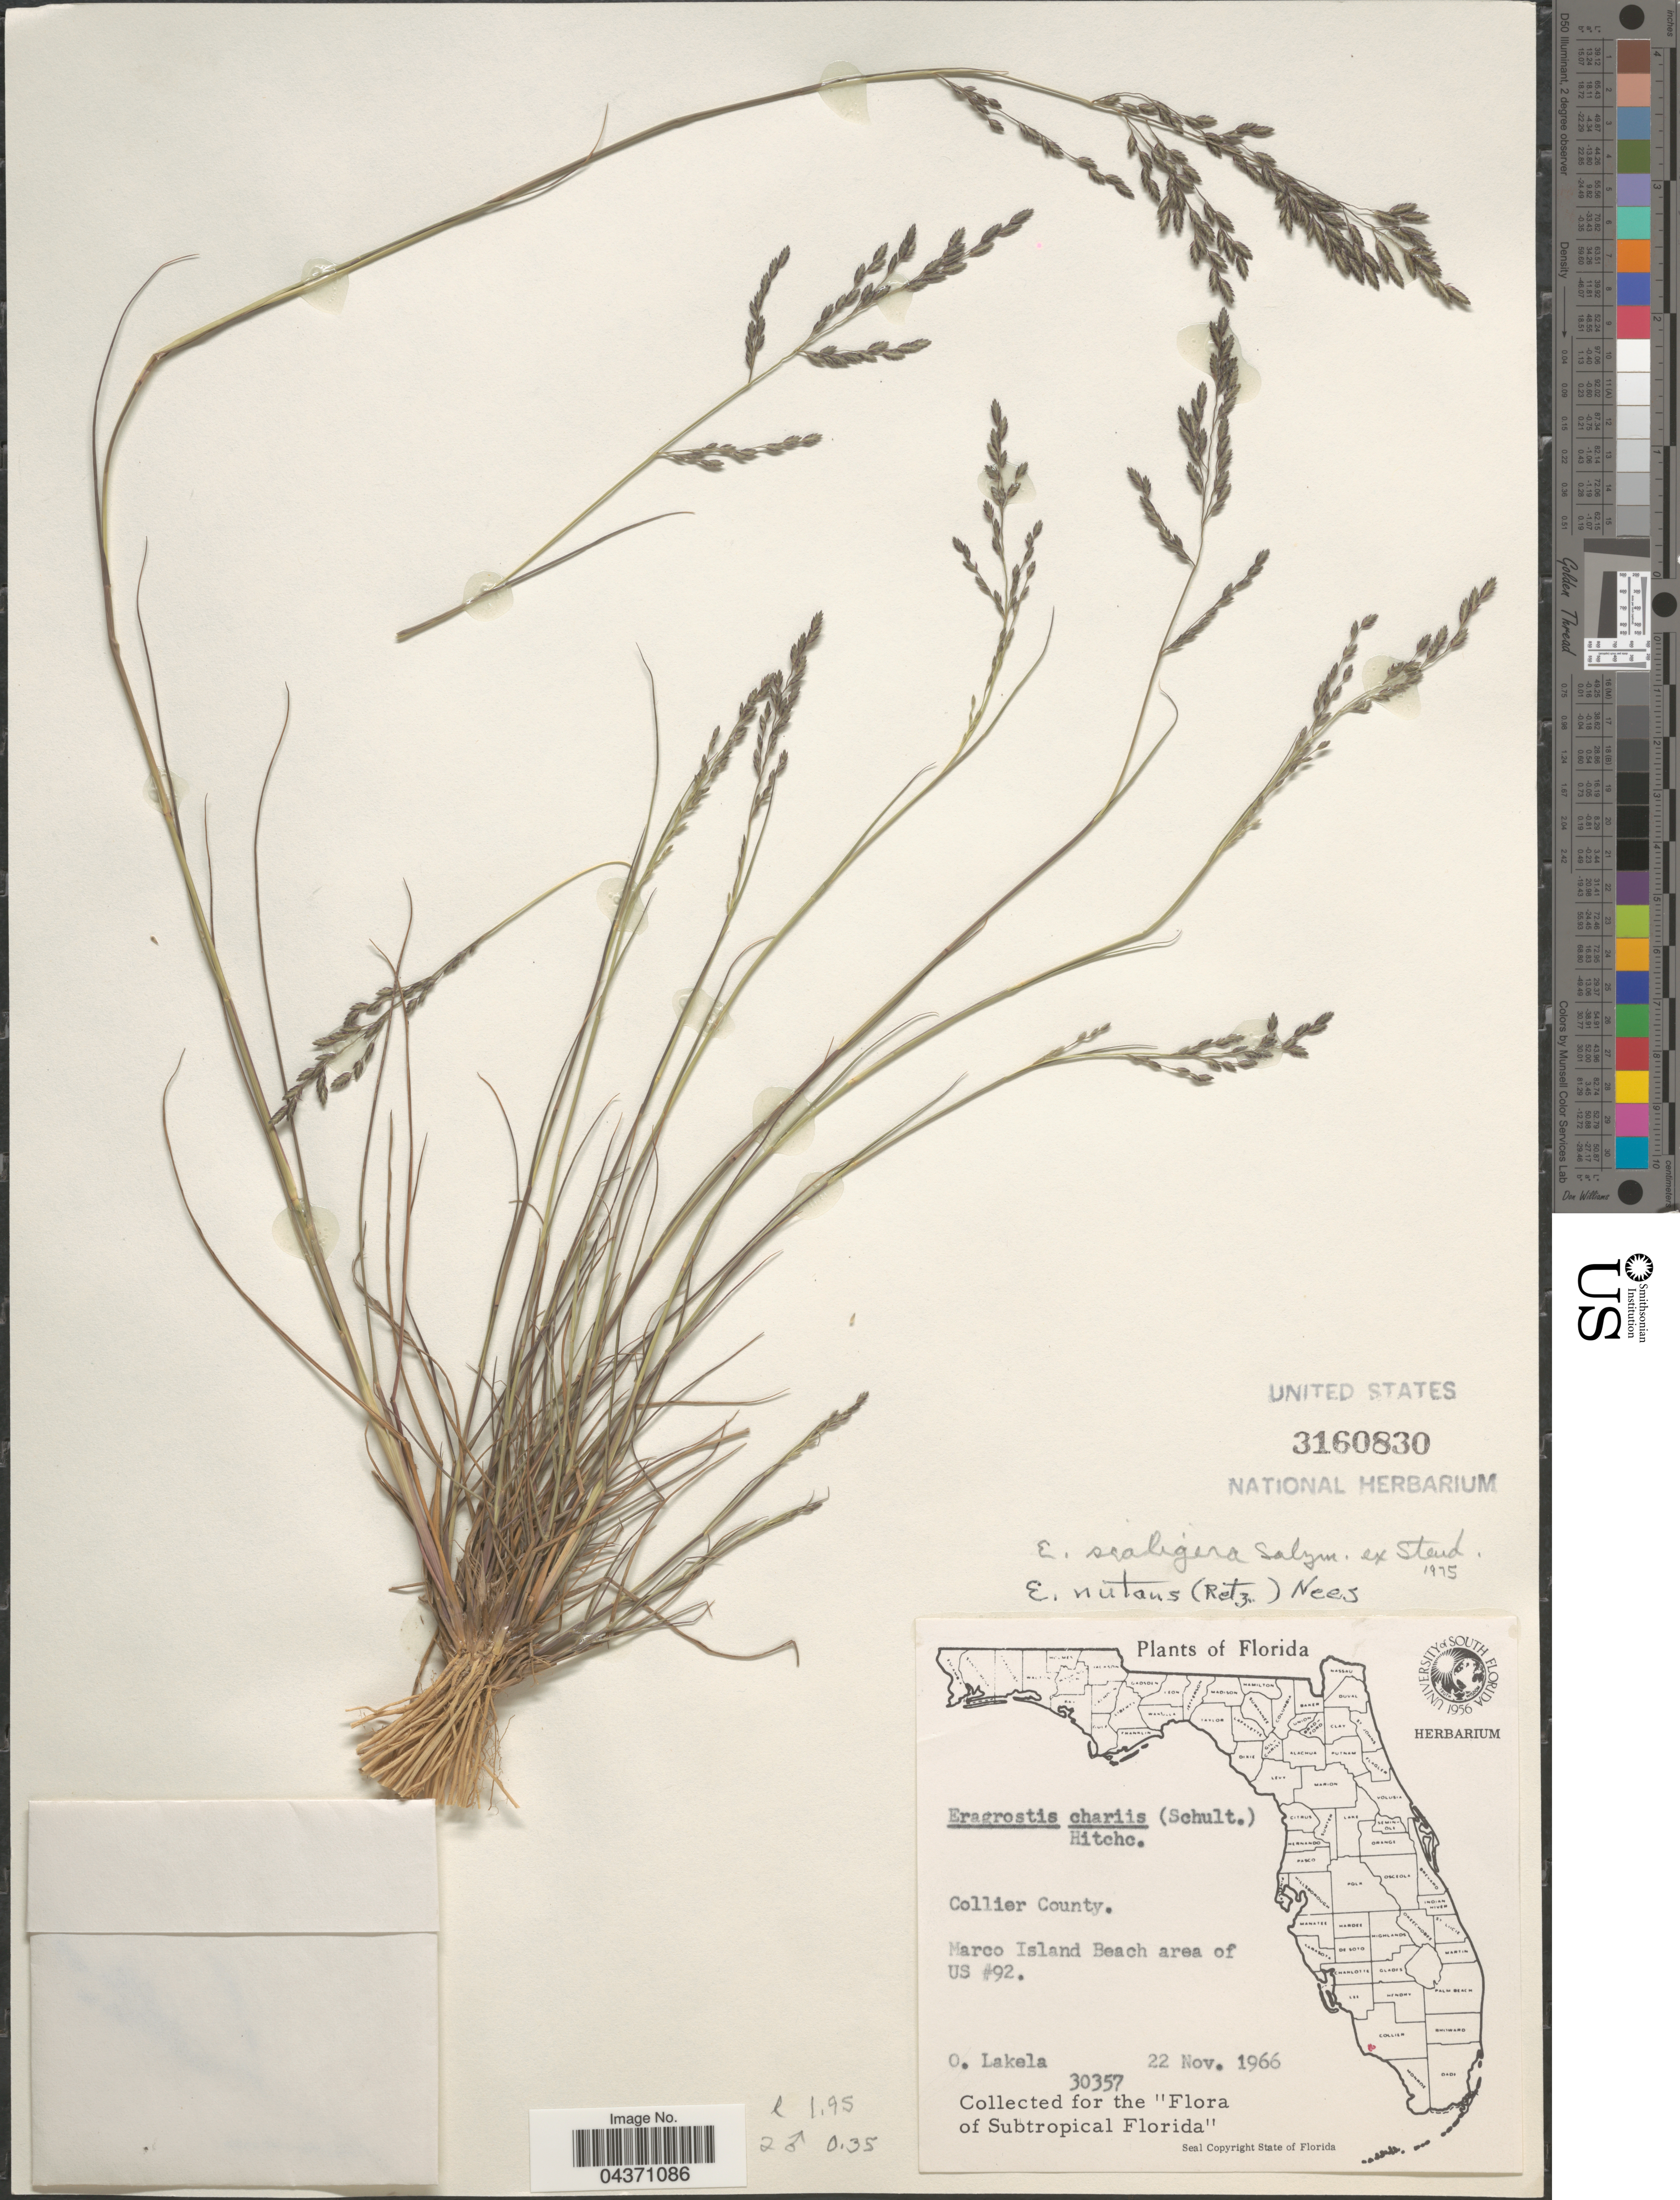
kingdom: Plantae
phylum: Tracheophyta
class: Liliopsida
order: Poales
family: Poaceae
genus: Eragrostis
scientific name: Eragrostis scaligera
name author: Salzm. ex Steud.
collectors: O. Lakela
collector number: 30357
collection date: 1966-11-22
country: United States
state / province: Florida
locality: Collier County. Marco Island Beach area of US #92. Subtropical Florida.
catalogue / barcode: US 3160830